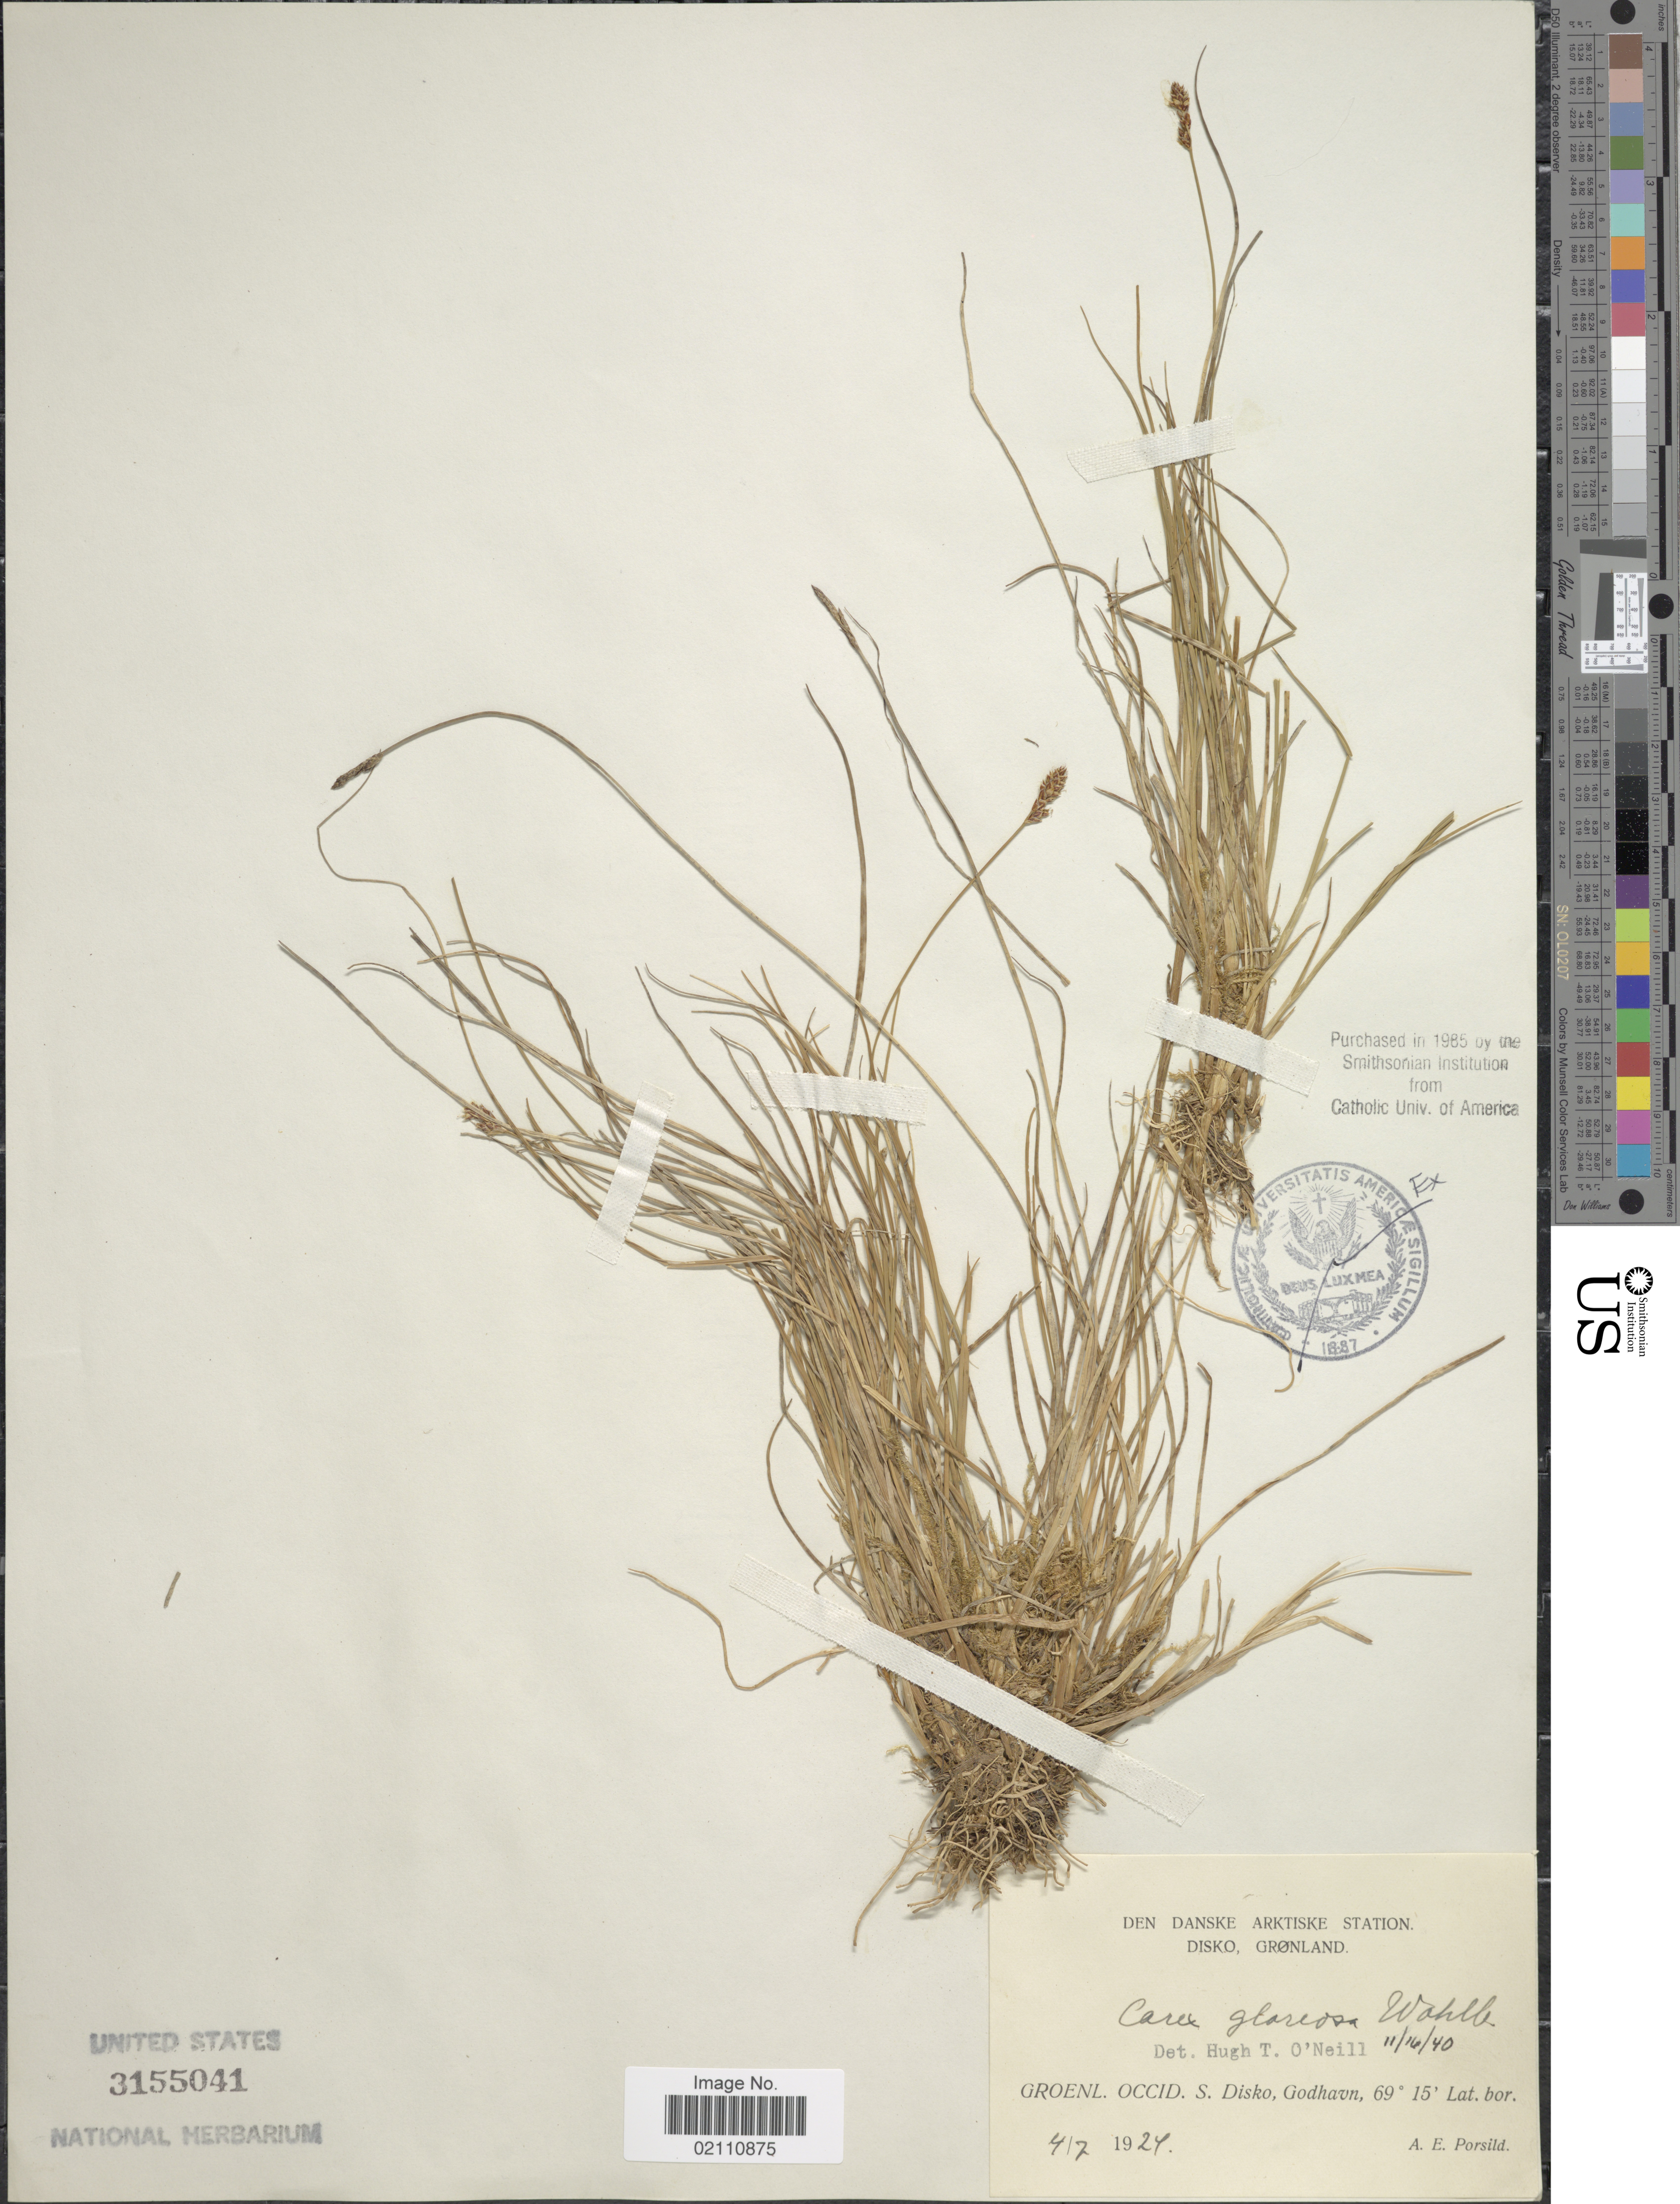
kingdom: Plantae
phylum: Tracheophyta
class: Liliopsida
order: Poales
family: Cyperaceae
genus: Carex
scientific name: Carex glareosa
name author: Schkuhr ex Wahlenb.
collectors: A. E. Porsild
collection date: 1924-07-04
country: Greenland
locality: Den Danske Artiske Station Disko, Gronland, Groenl. Occid, S. Disko, Godhaven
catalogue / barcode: US 3155041